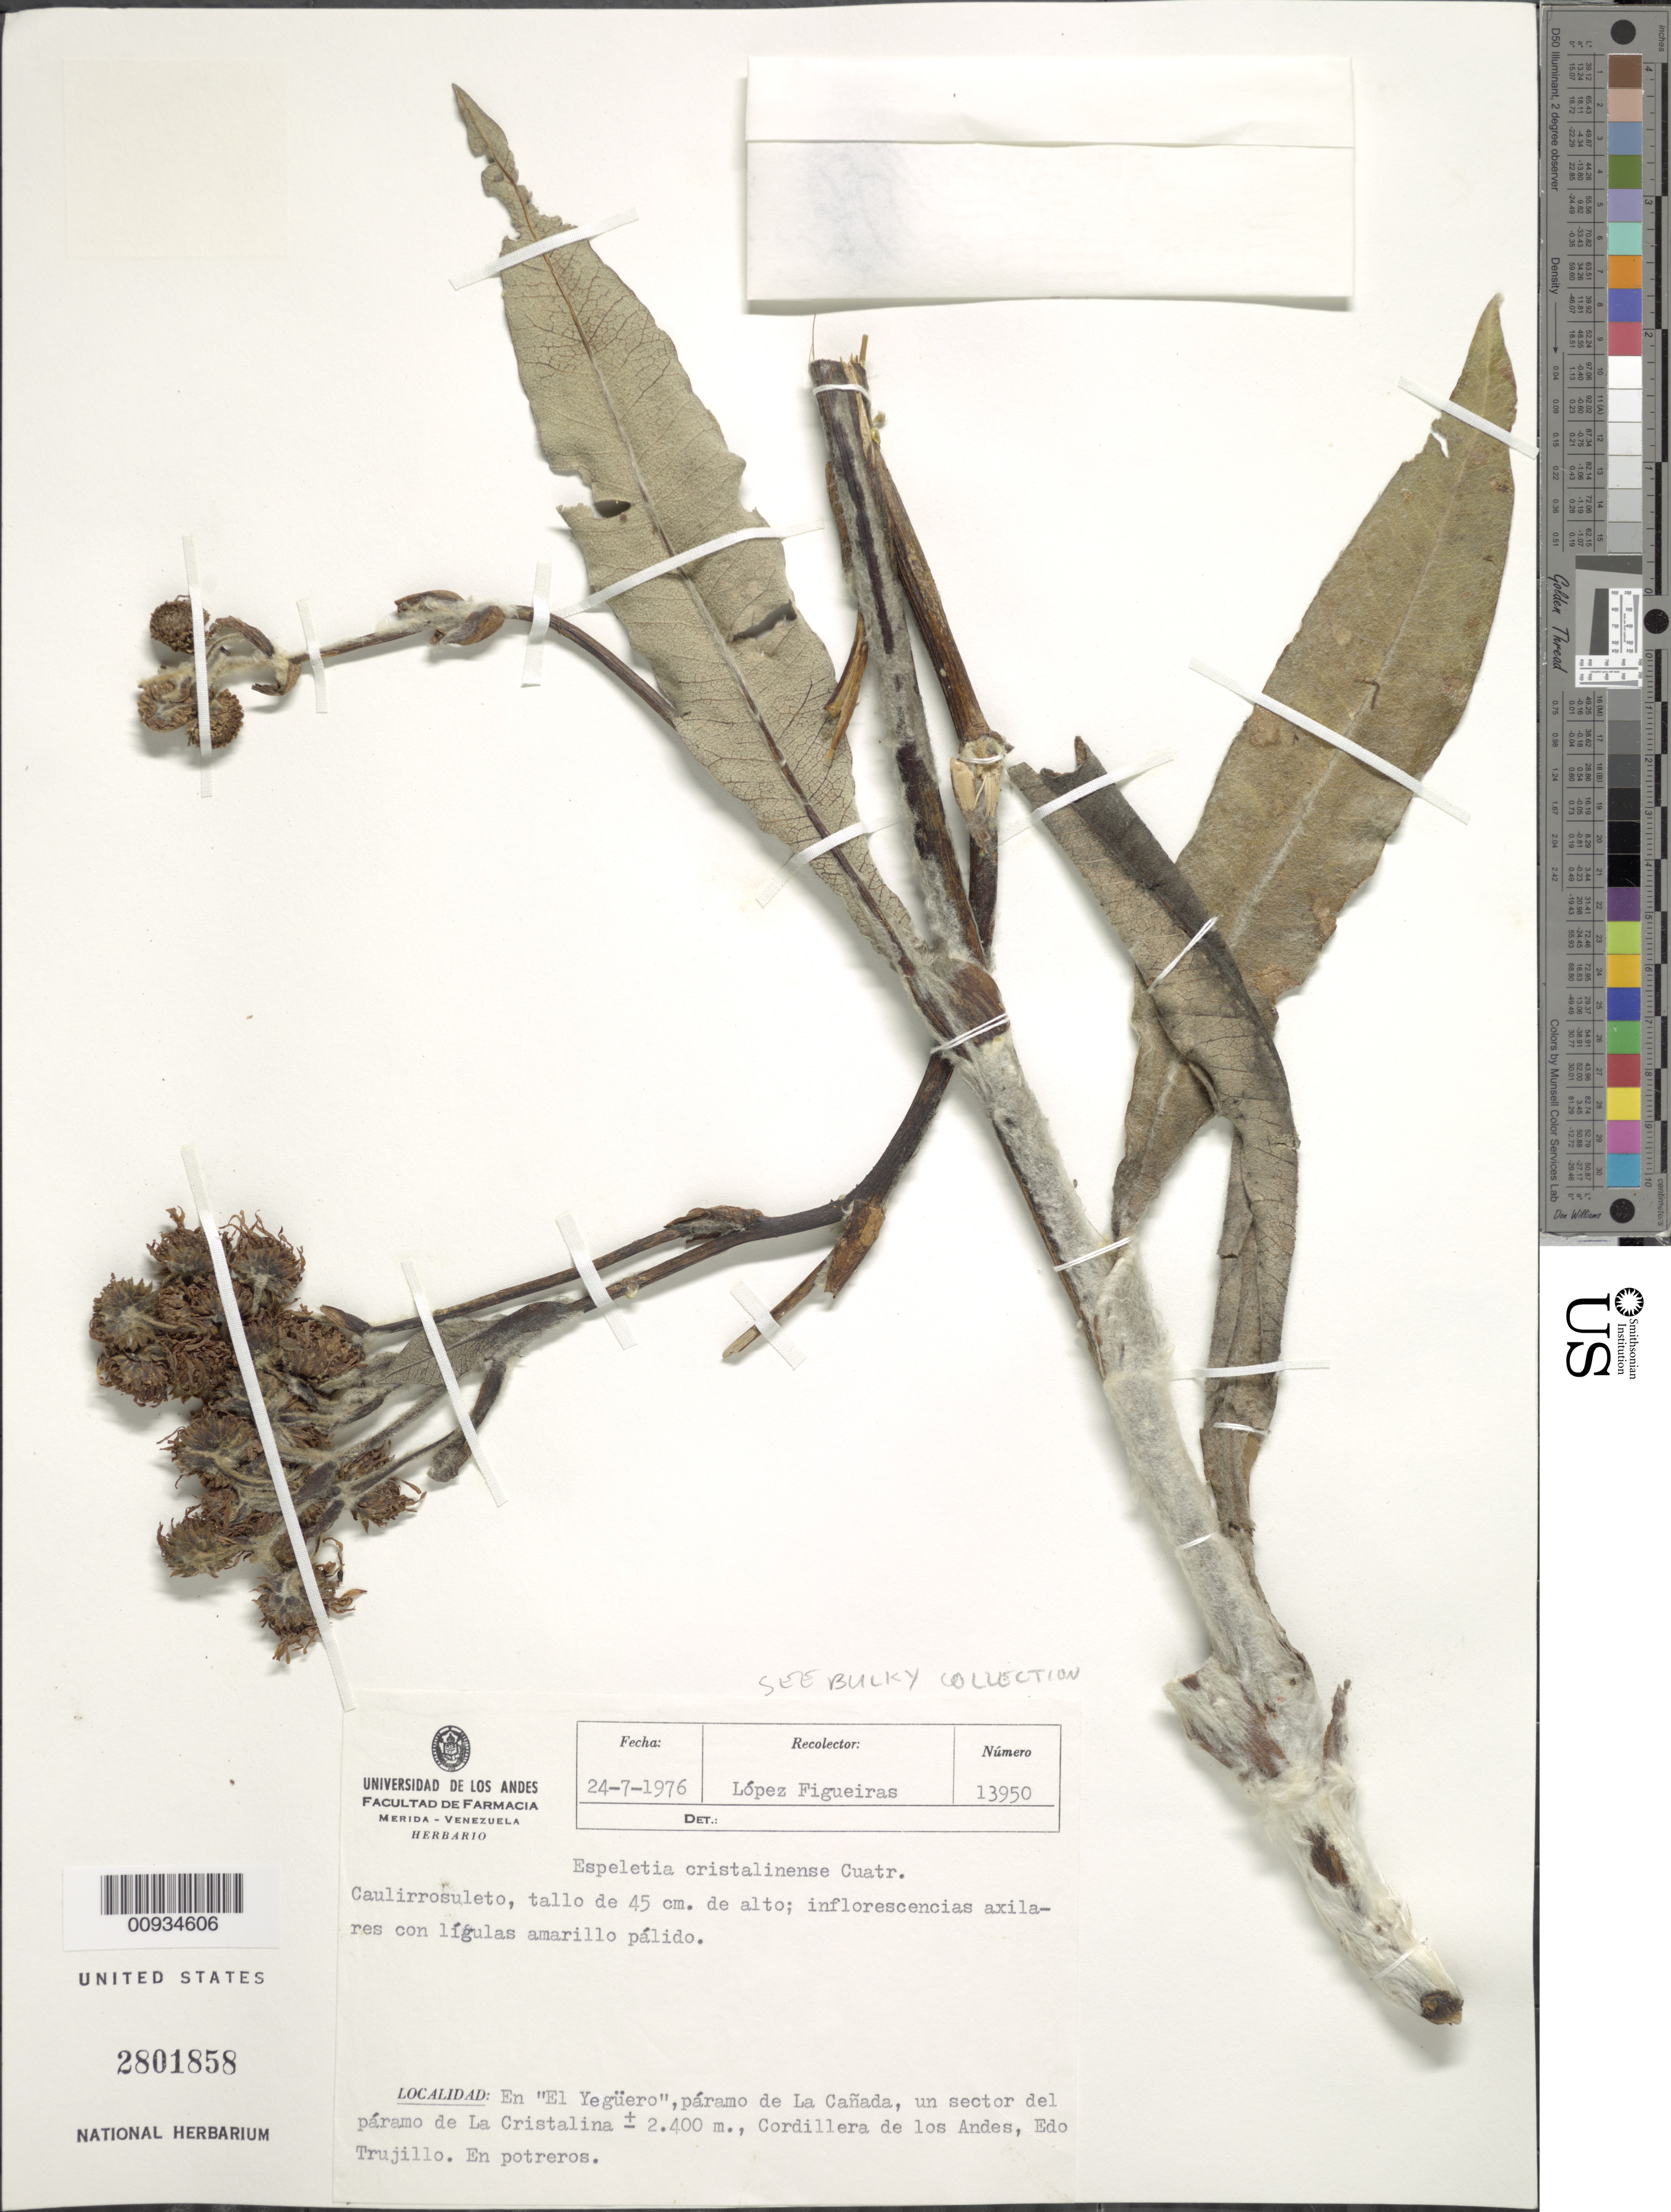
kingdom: Plantae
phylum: Tracheophyta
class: Magnoliopsida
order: Asterales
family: Asteraceae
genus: Espeletiopsis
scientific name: Espeletiopsis cristalinensis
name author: (Cuatrec.) Cuatrec.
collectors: M. López Figueiras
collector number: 13950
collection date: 1976-07-24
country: Venezuela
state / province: Trujillo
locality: En el "Llano del Mercado", paramo de La Cañada, un sector del paramo de La Cristalina, Cordillera de los Andes, Edo. Trujillo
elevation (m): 2400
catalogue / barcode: US 2801858